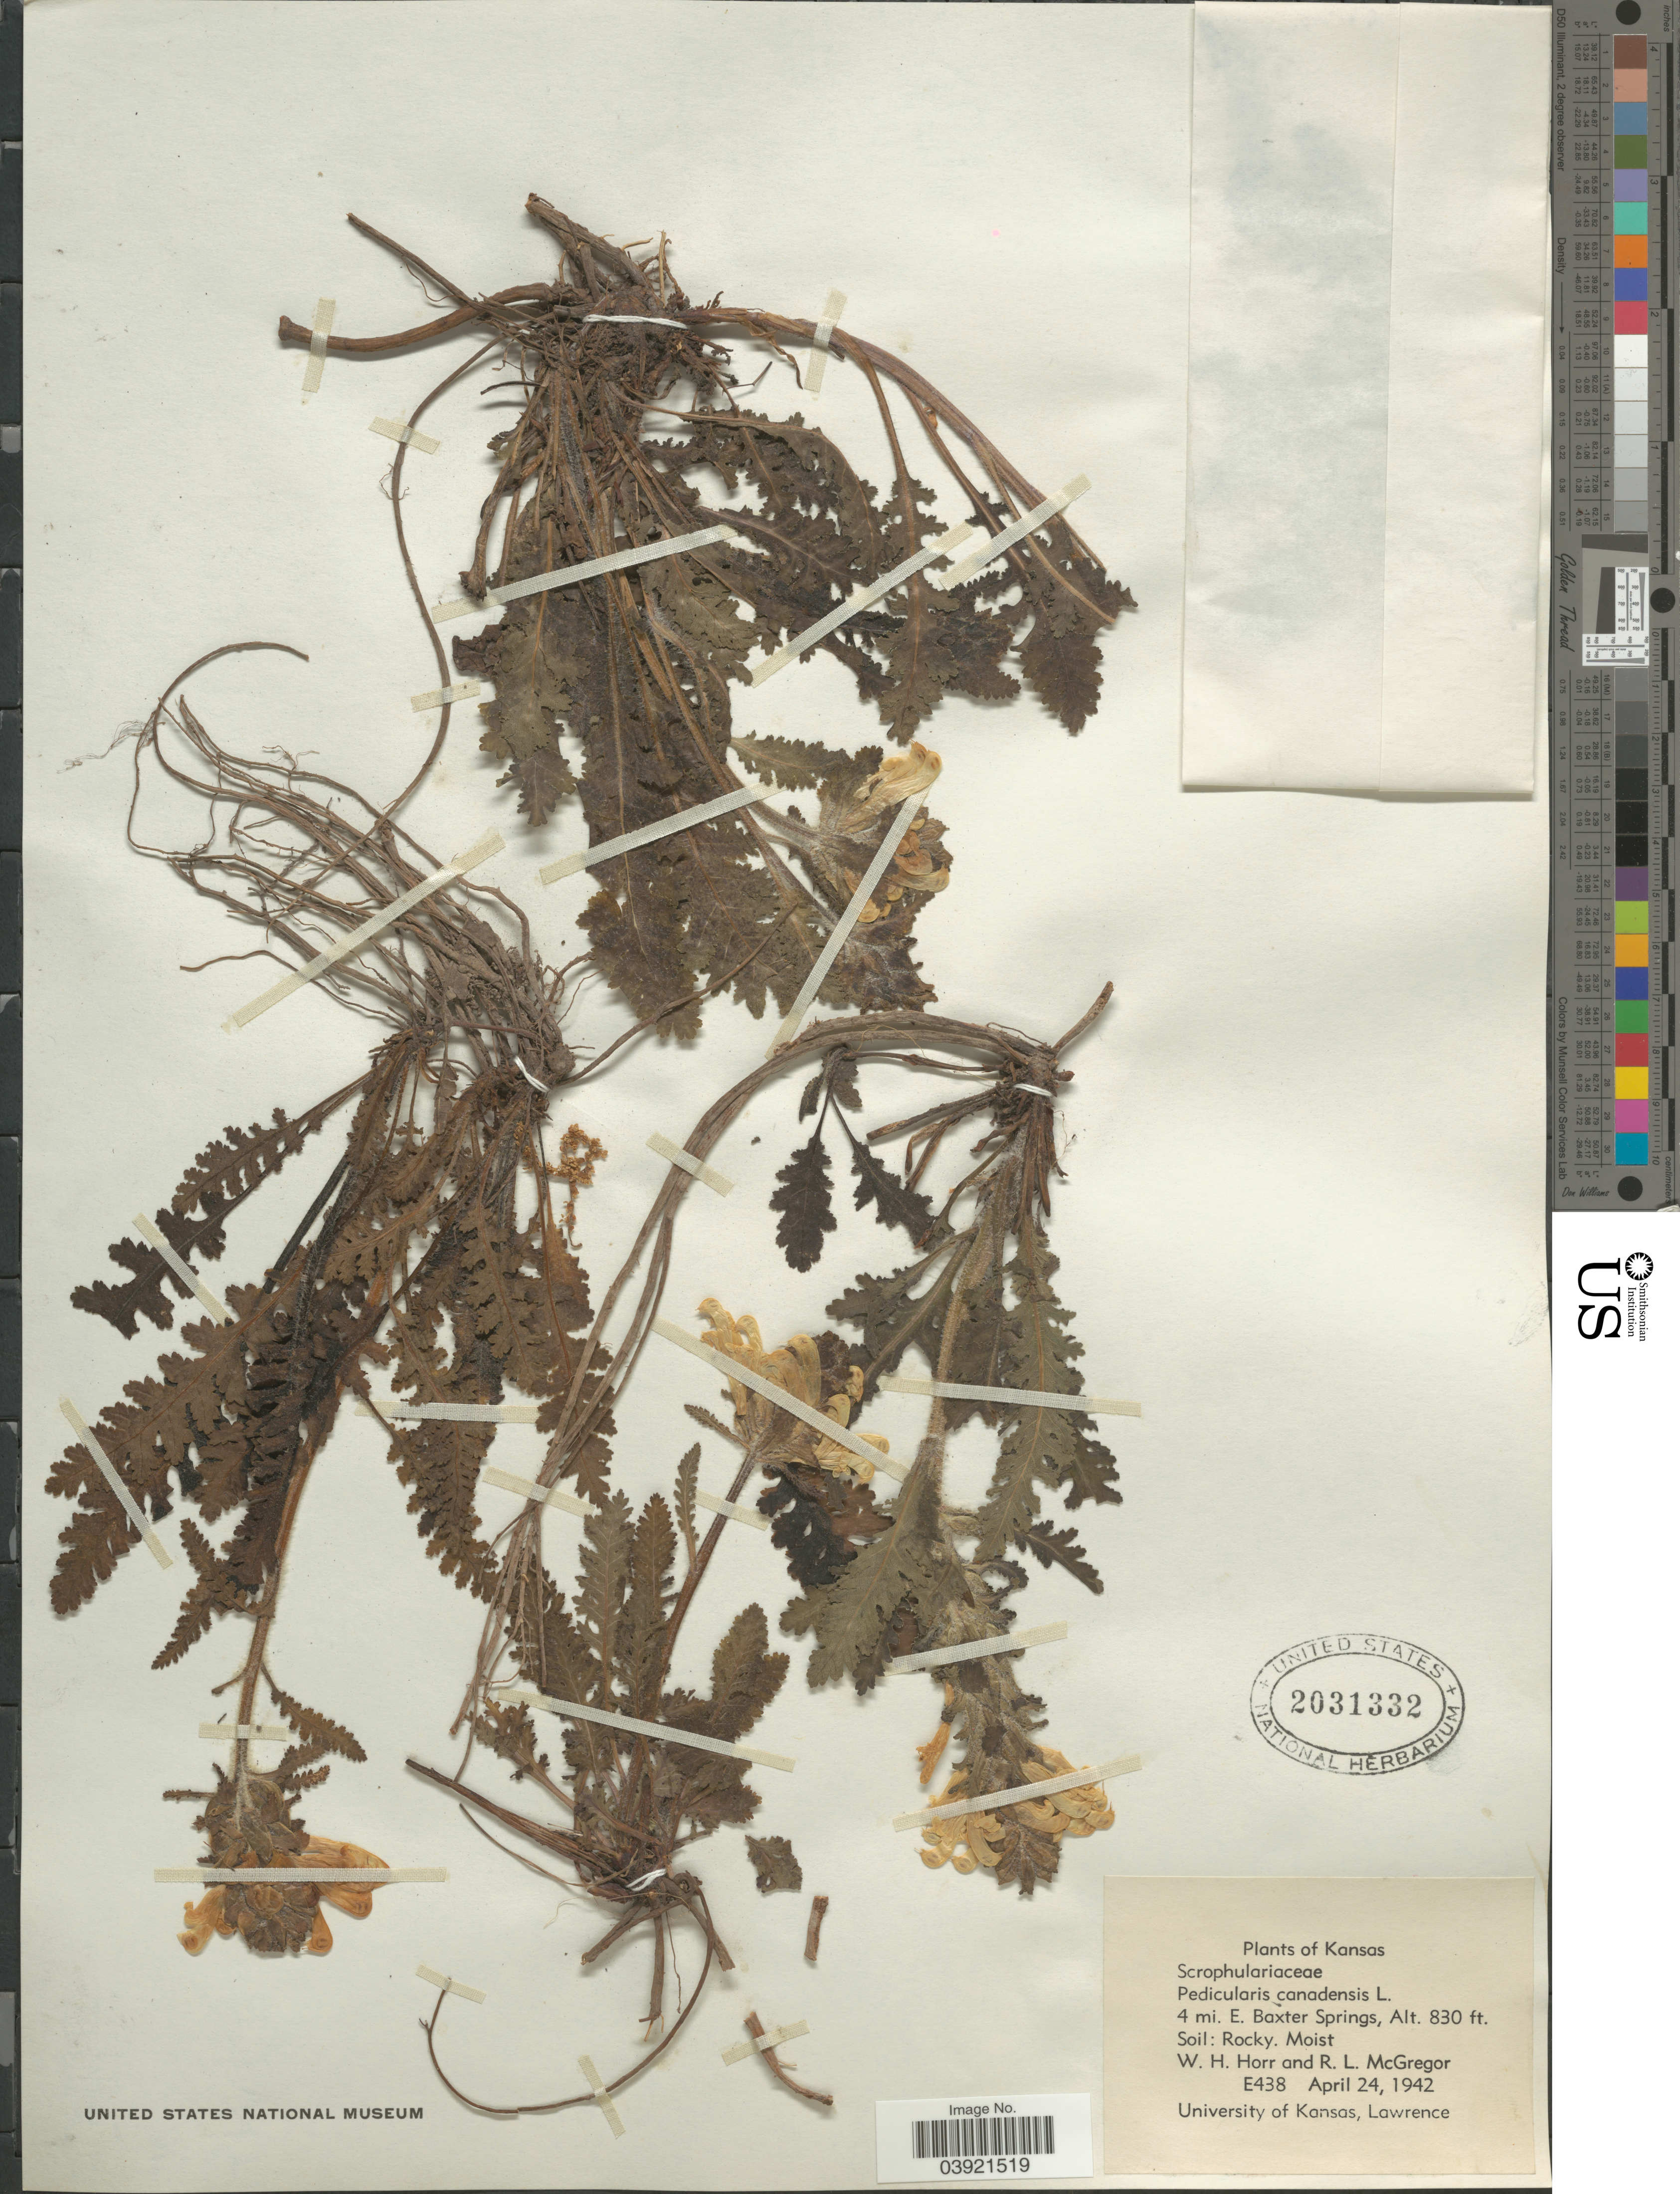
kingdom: Plantae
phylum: Tracheophyta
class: Magnoliopsida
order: Lamiales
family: Orobanchaceae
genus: Pedicularis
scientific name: Pedicularis canadensis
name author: L.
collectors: W. H. Horr & R. McGregor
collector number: E438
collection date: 1942-04-24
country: United States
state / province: Kansas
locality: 4 mi. E. Baxter Springs.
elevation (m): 253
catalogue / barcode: US 2031332